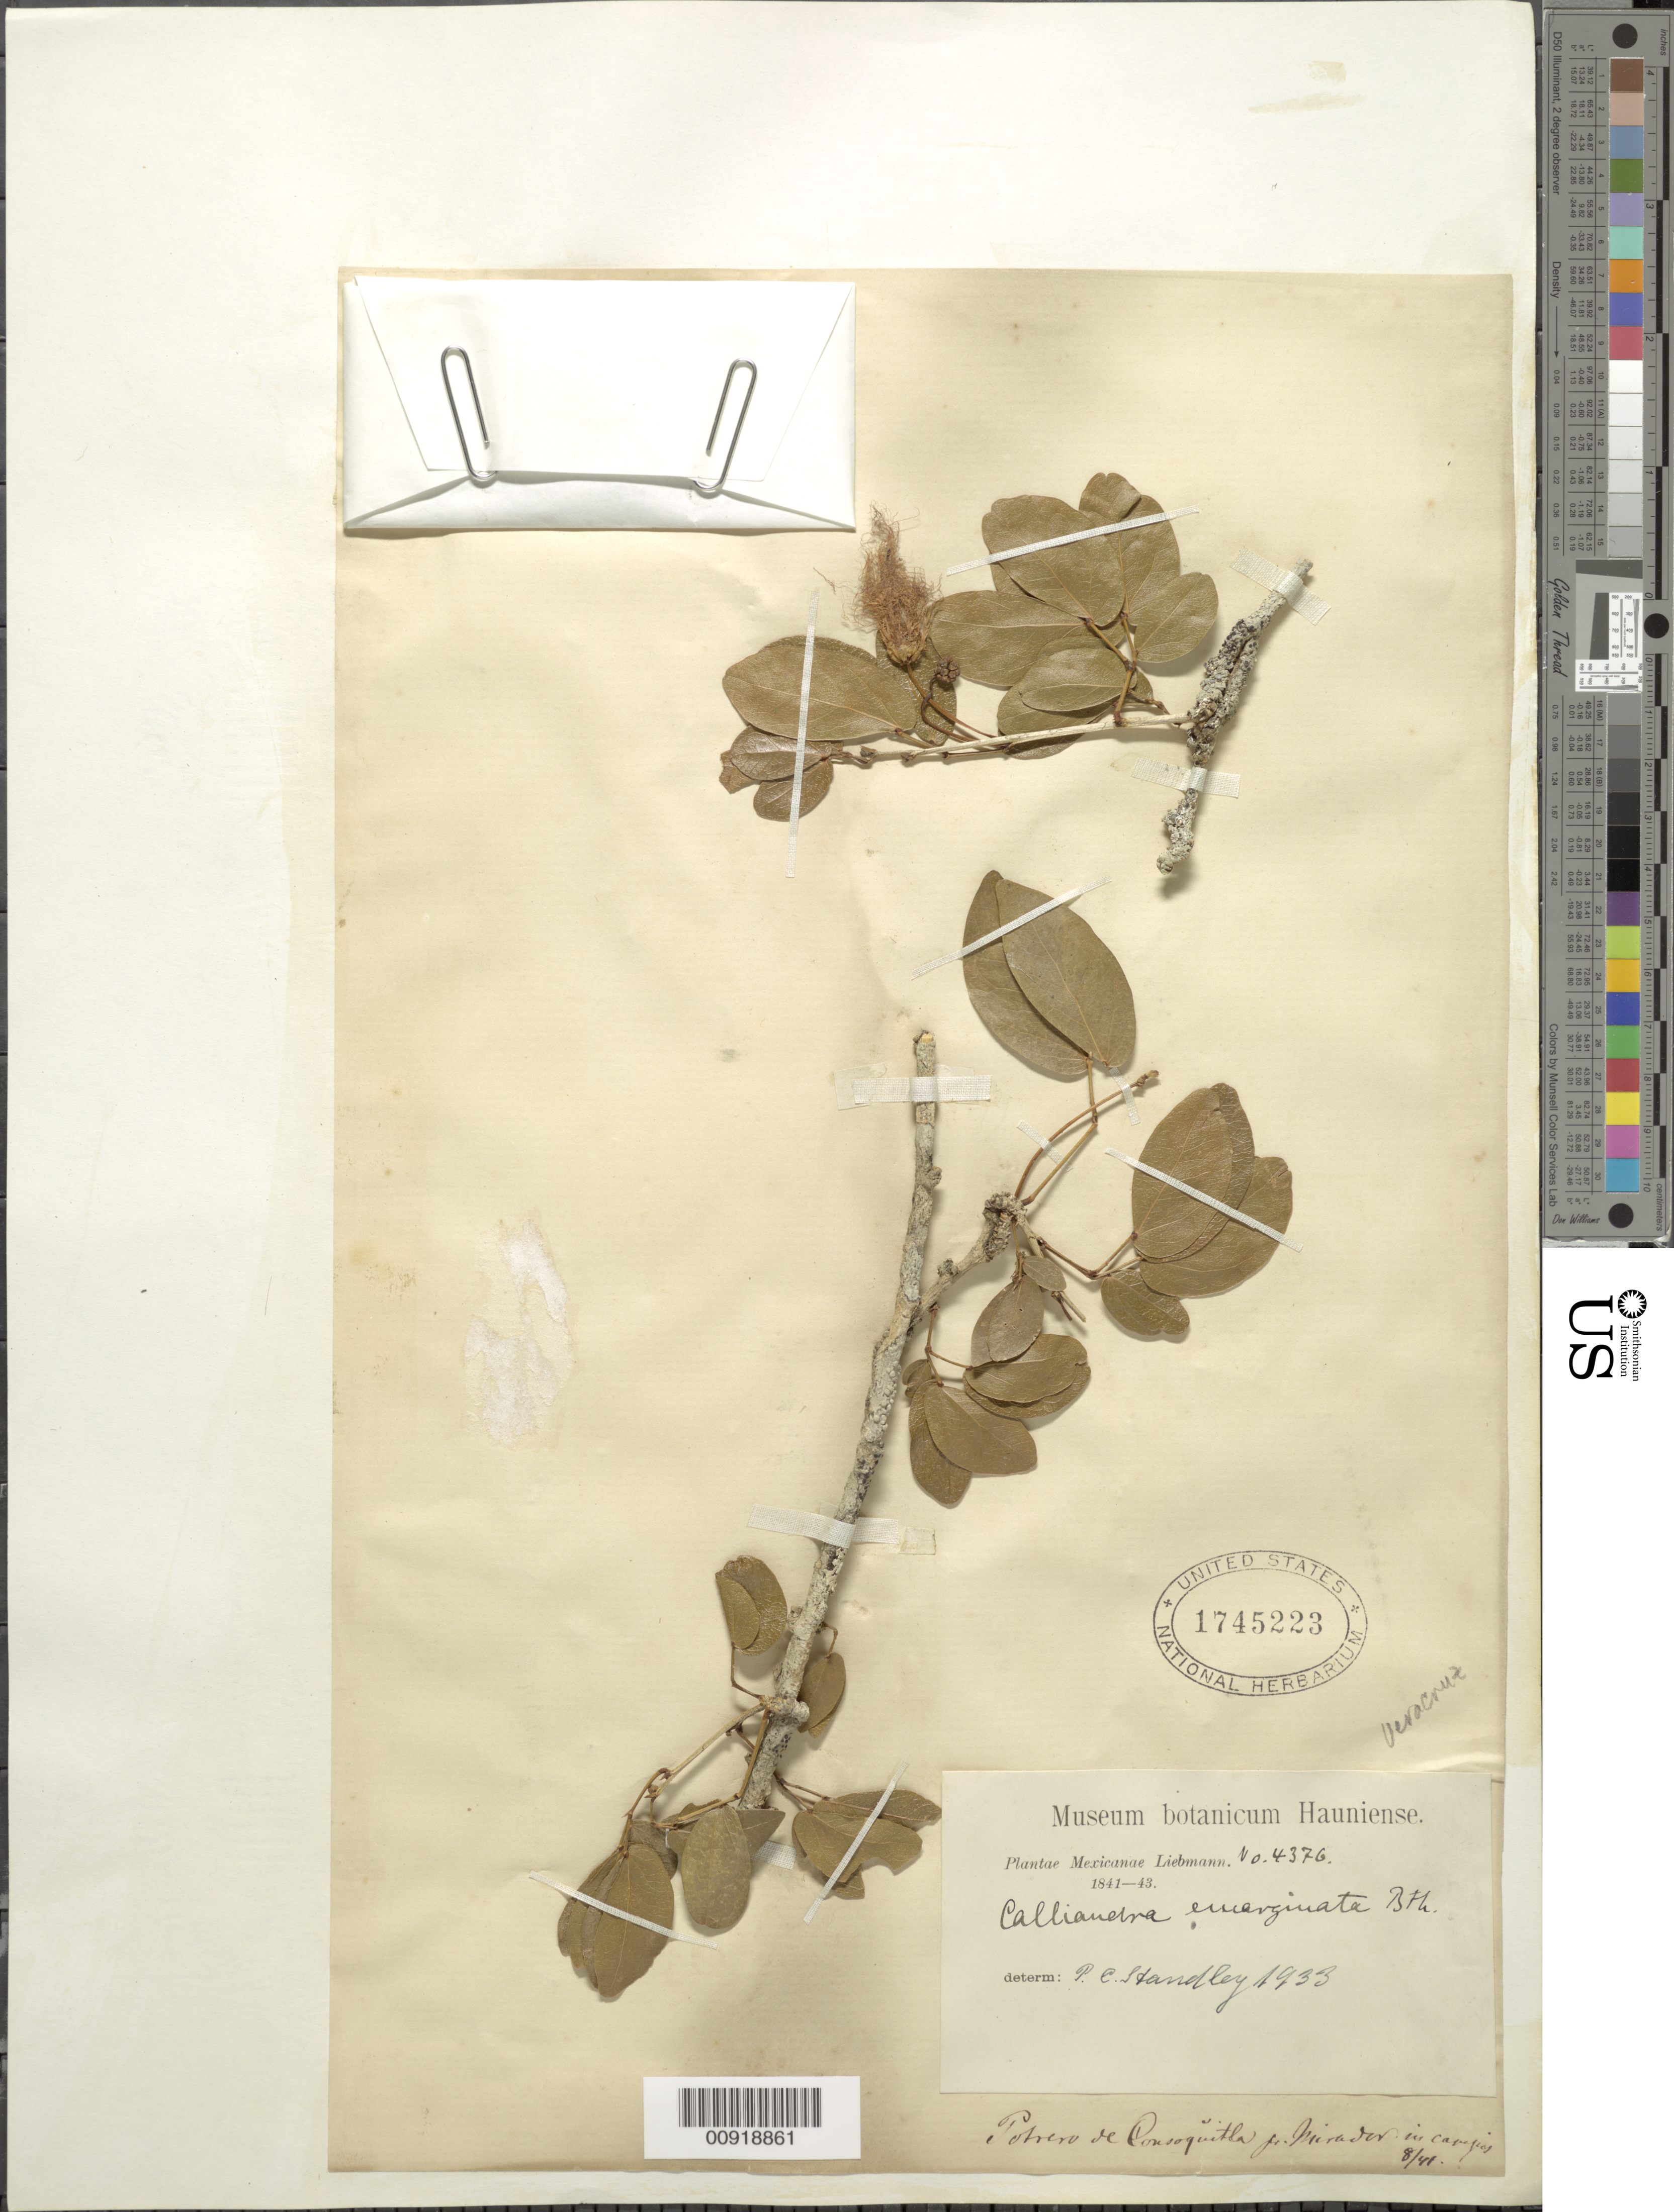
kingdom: Plantae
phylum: Tracheophyta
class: Magnoliopsida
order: Fabales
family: Fabaceae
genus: Calliandra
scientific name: Calliandra emarginata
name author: (Willd.) Benth.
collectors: F. M. Liebmann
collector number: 4376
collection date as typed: Aug 1841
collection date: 1841-08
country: Mexico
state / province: Veracruz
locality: Potrero de Consoquitla, pr. Mirador.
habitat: In campos.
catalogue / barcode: US 1745223